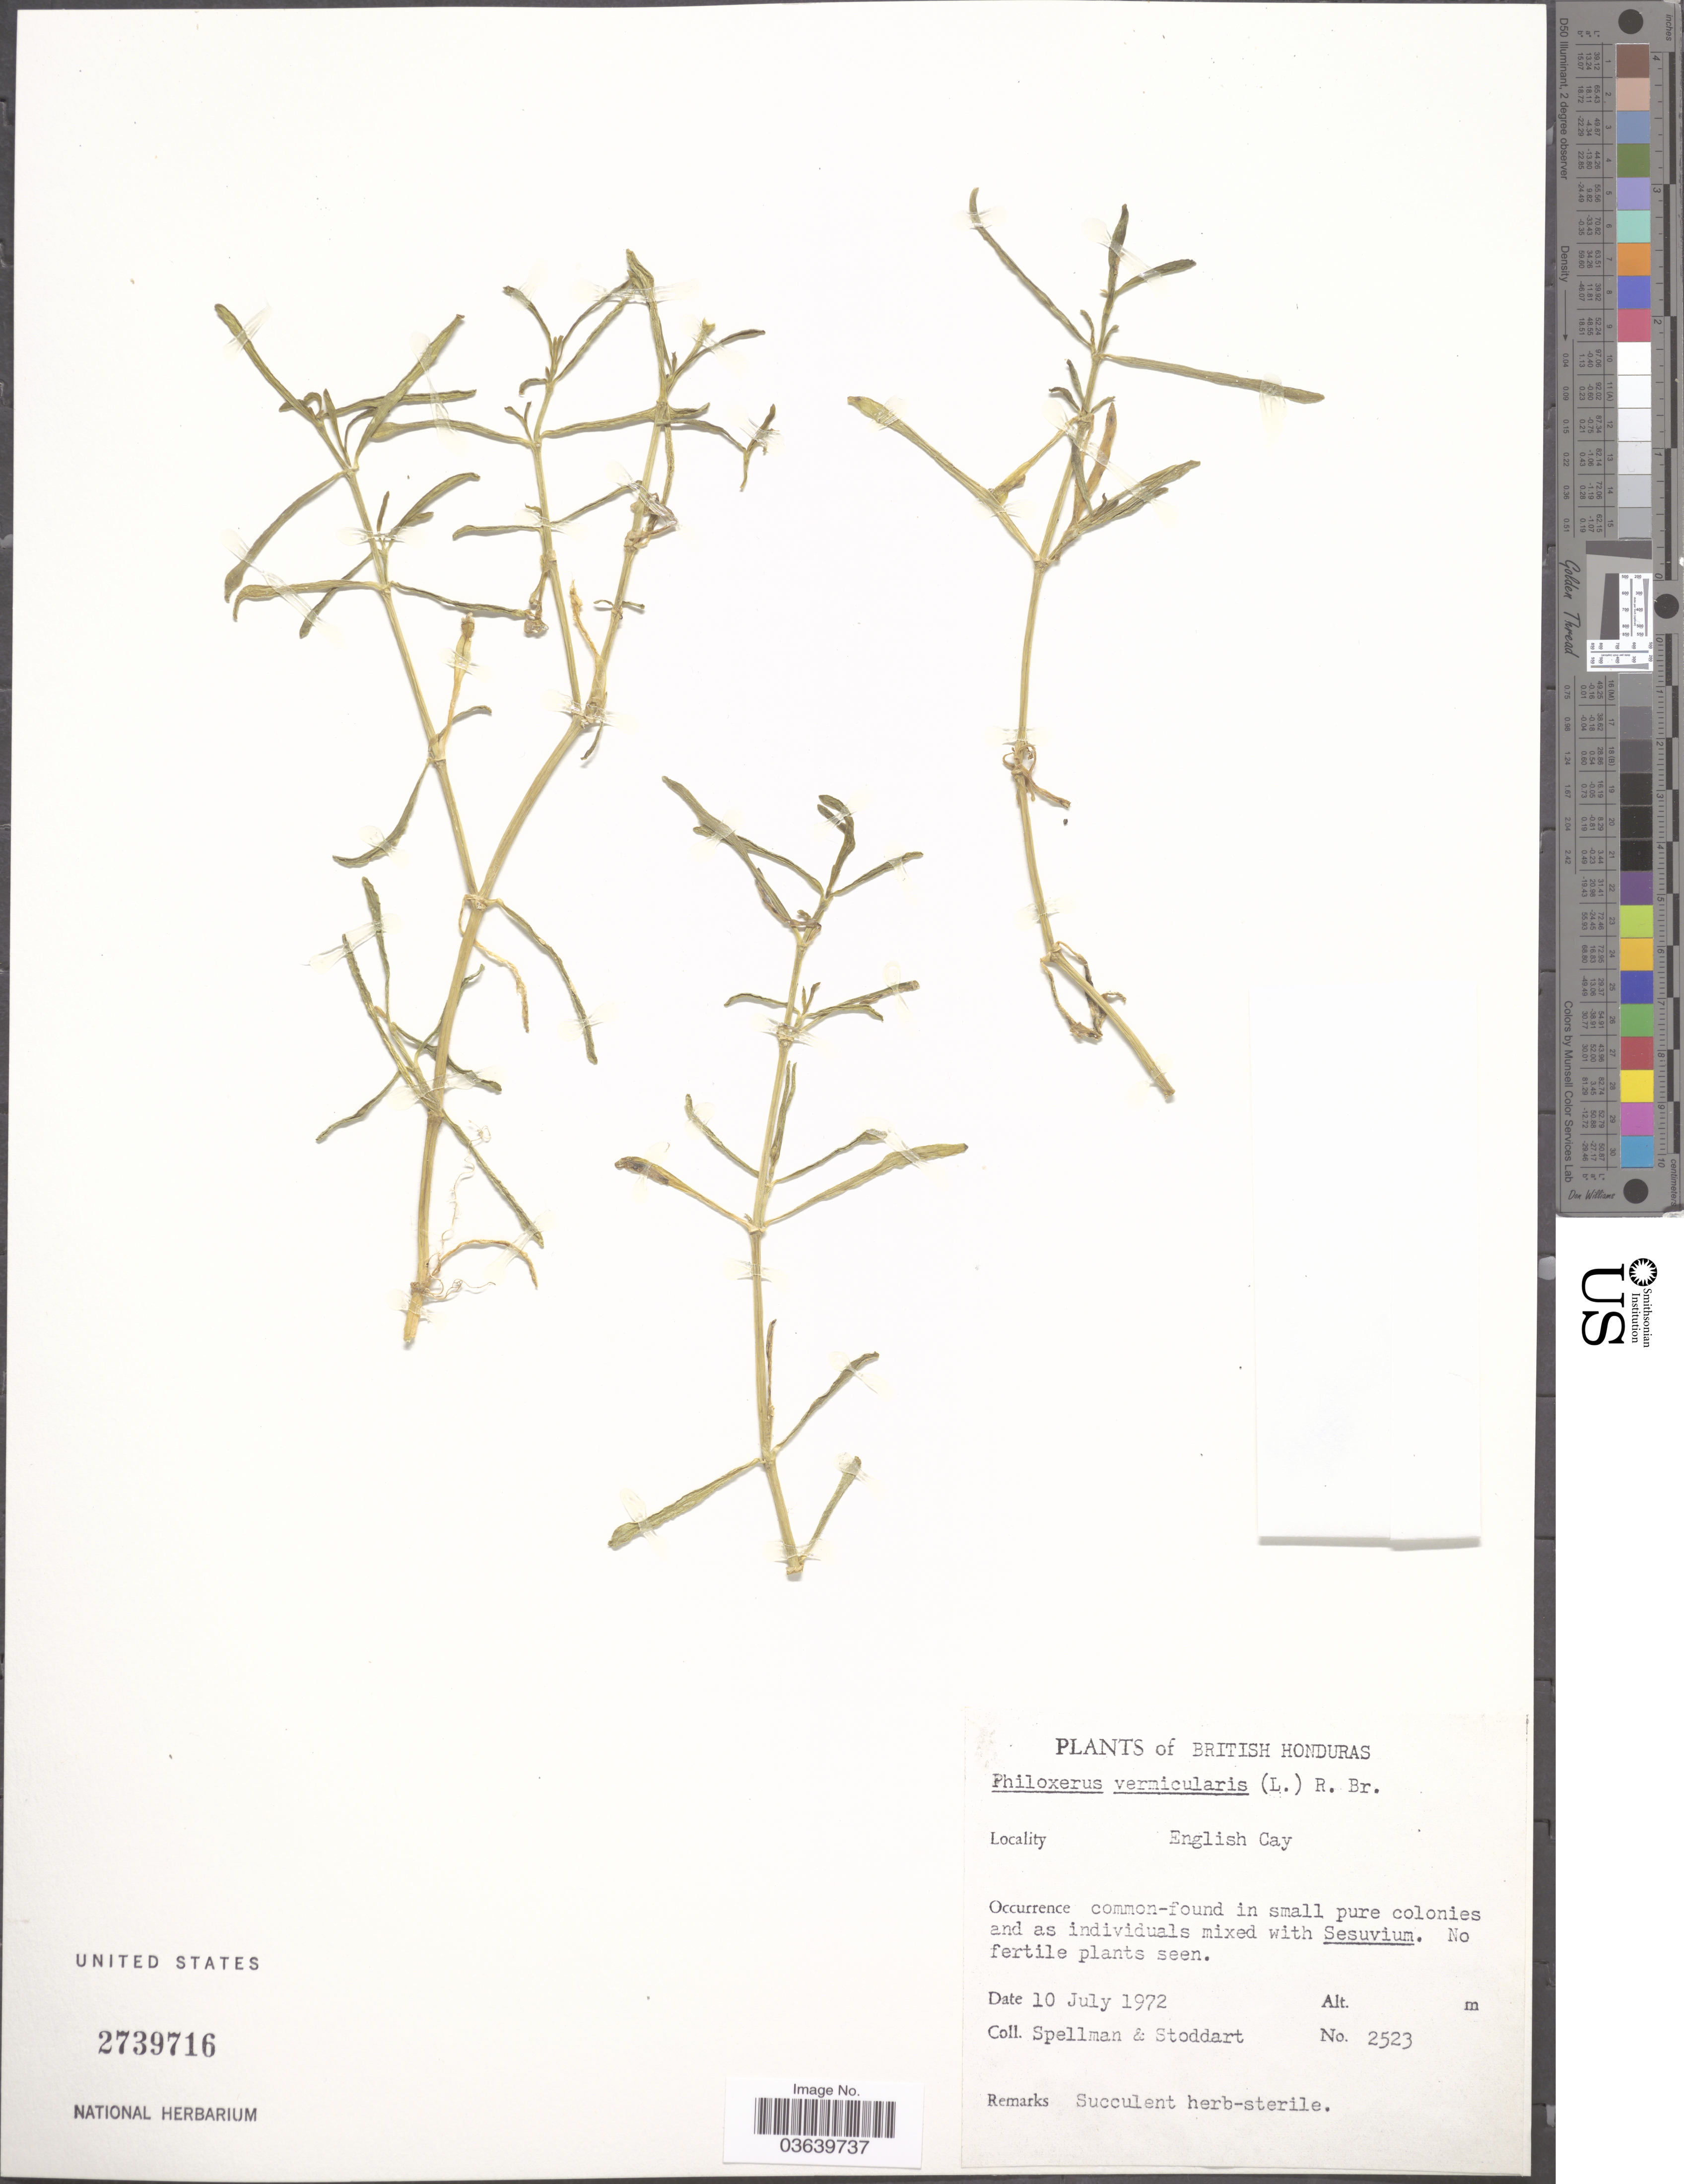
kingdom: Plantae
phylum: Tracheophyta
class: Magnoliopsida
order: Caryophyllales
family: Amaranthaceae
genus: Gomphrena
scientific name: Gomphrena vermicularis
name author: L.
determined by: Strong, Mark T., (BOT), Smithsonian Institution - National Museum of Natural History (UNITED STATES)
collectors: Spellman, -- & -. Stoddart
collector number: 2523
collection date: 1972-07-10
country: Belize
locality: British Honduras, English Cay.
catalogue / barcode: US 2739716